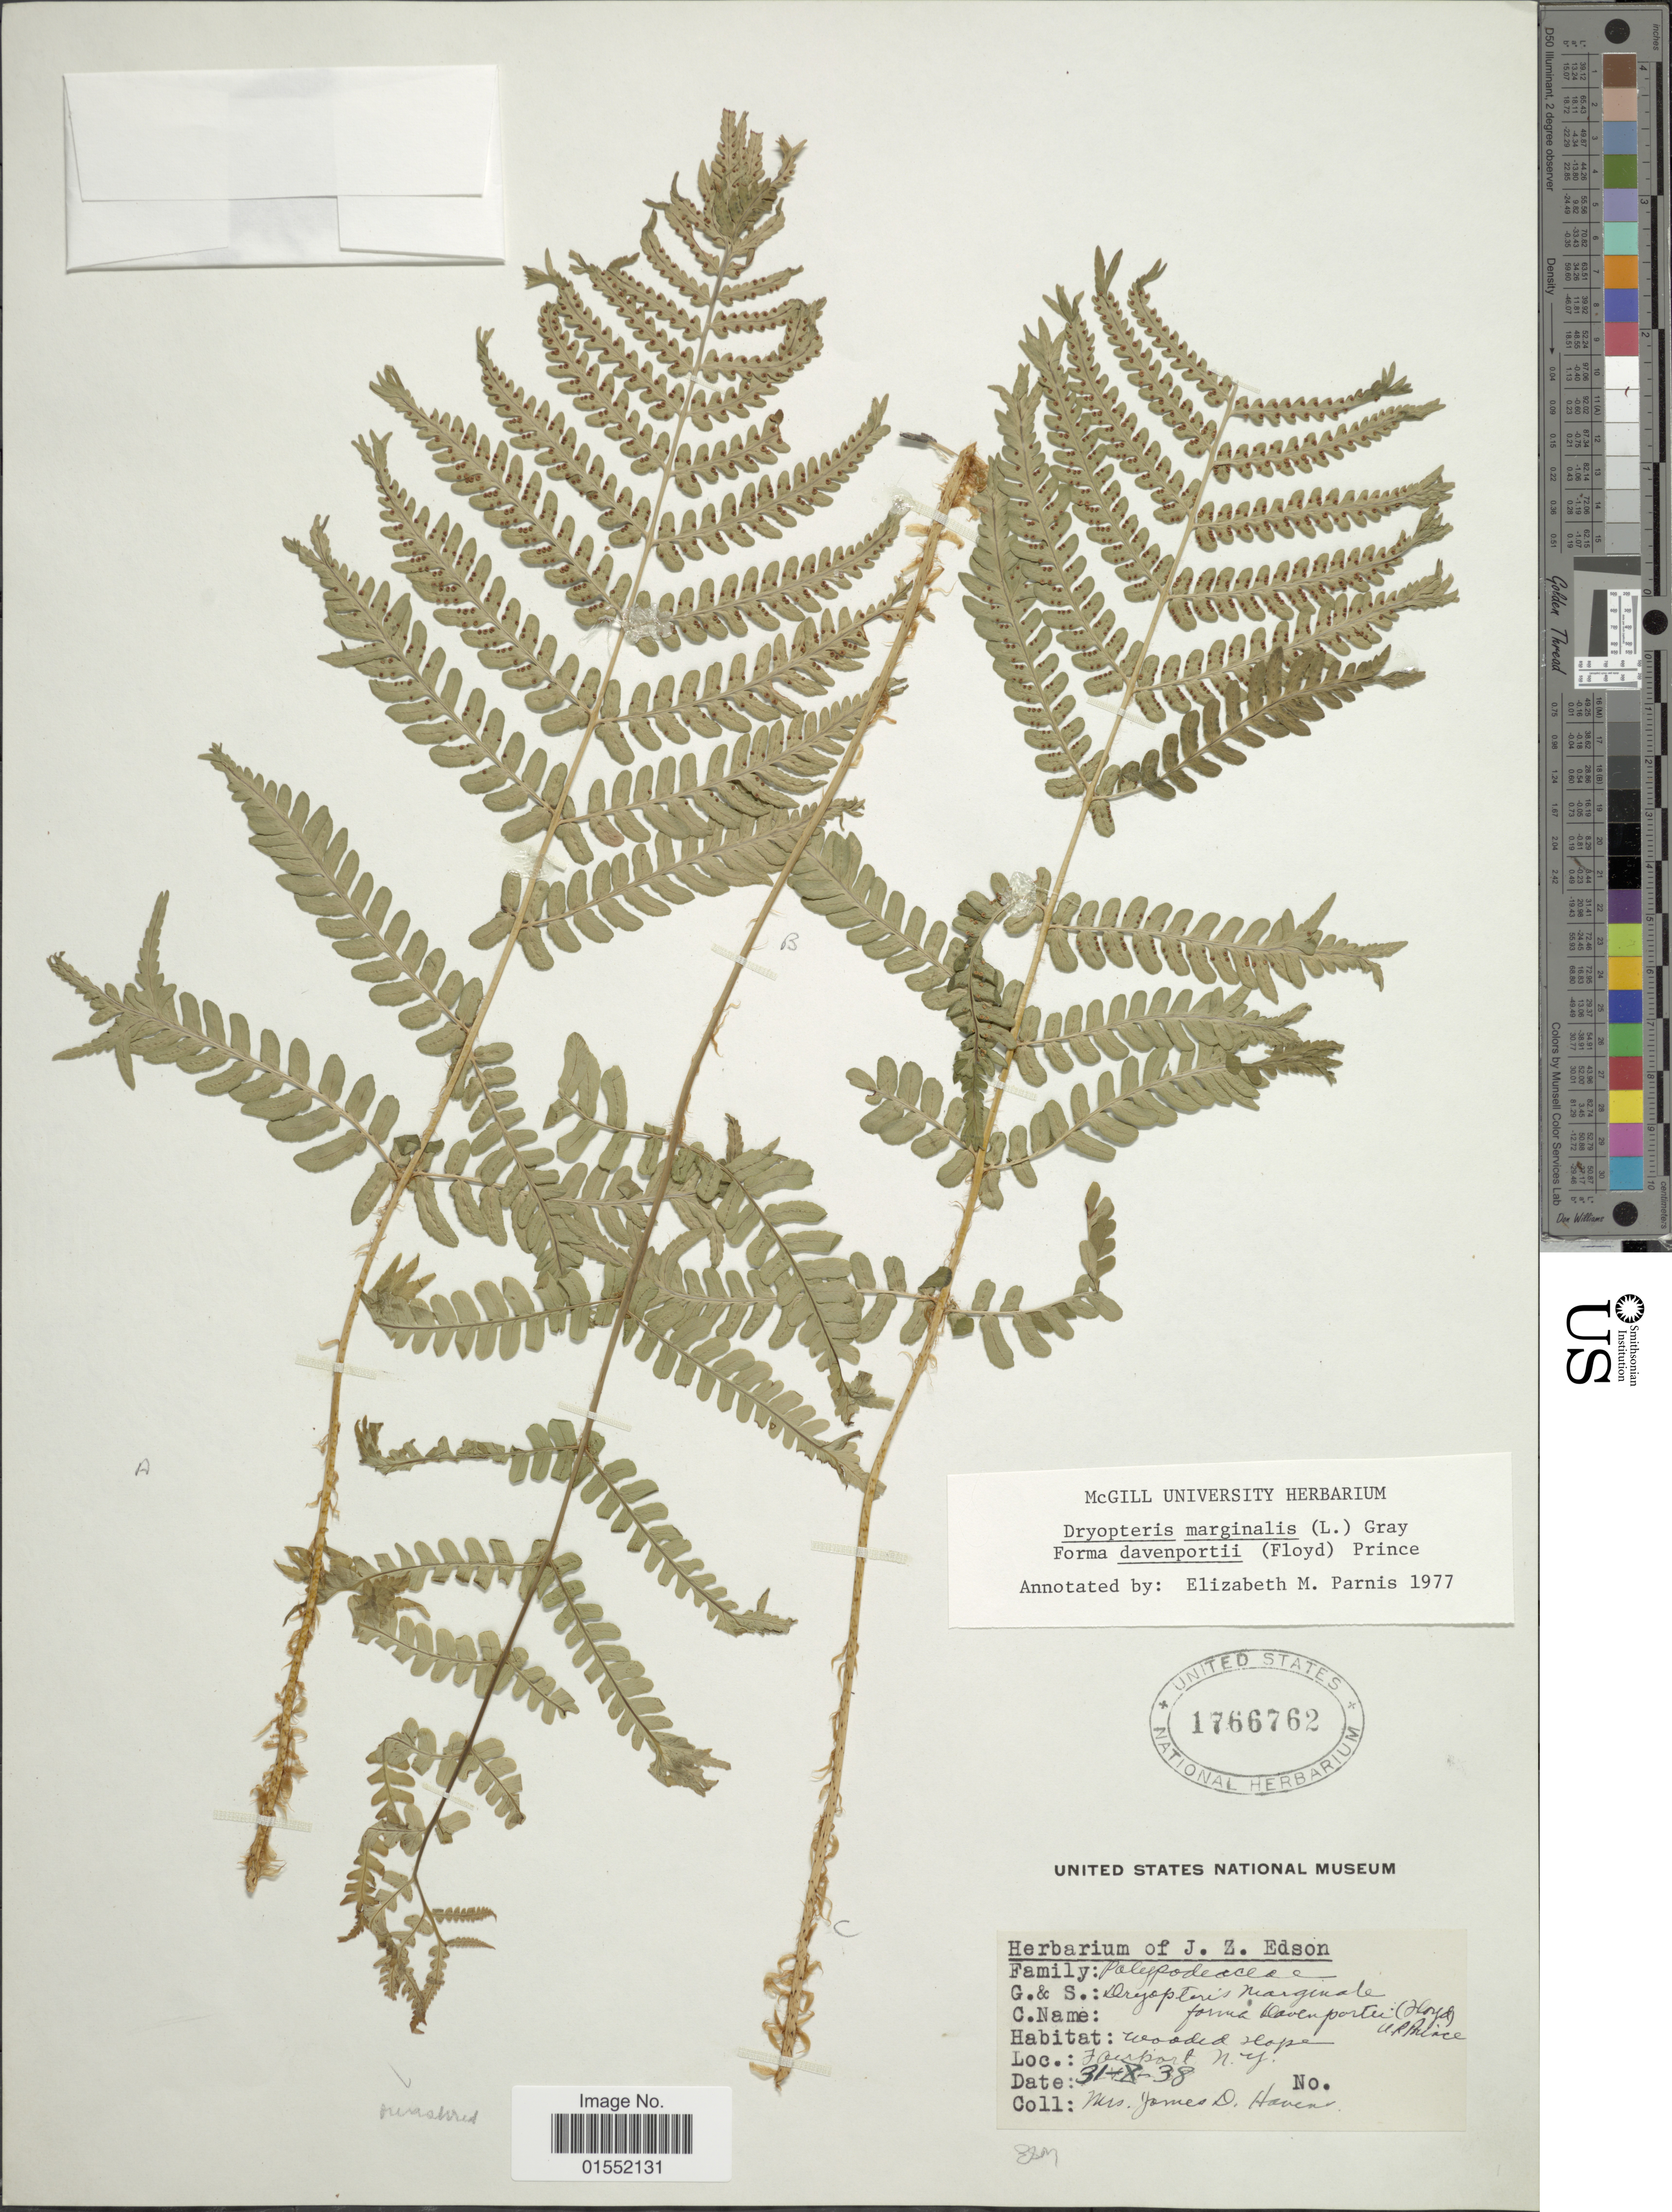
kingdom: Plantae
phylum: Tracheophyta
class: Polypodiopsida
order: Polypodiales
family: Dryopteridaceae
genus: Dryopteris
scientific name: Dryopteris marginalis f. davenportii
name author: Eastman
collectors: J. Haven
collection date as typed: Transcribed d/m/y: 31/10/38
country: United States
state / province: New York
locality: Wooded slope, Fairport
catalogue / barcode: US 1766762